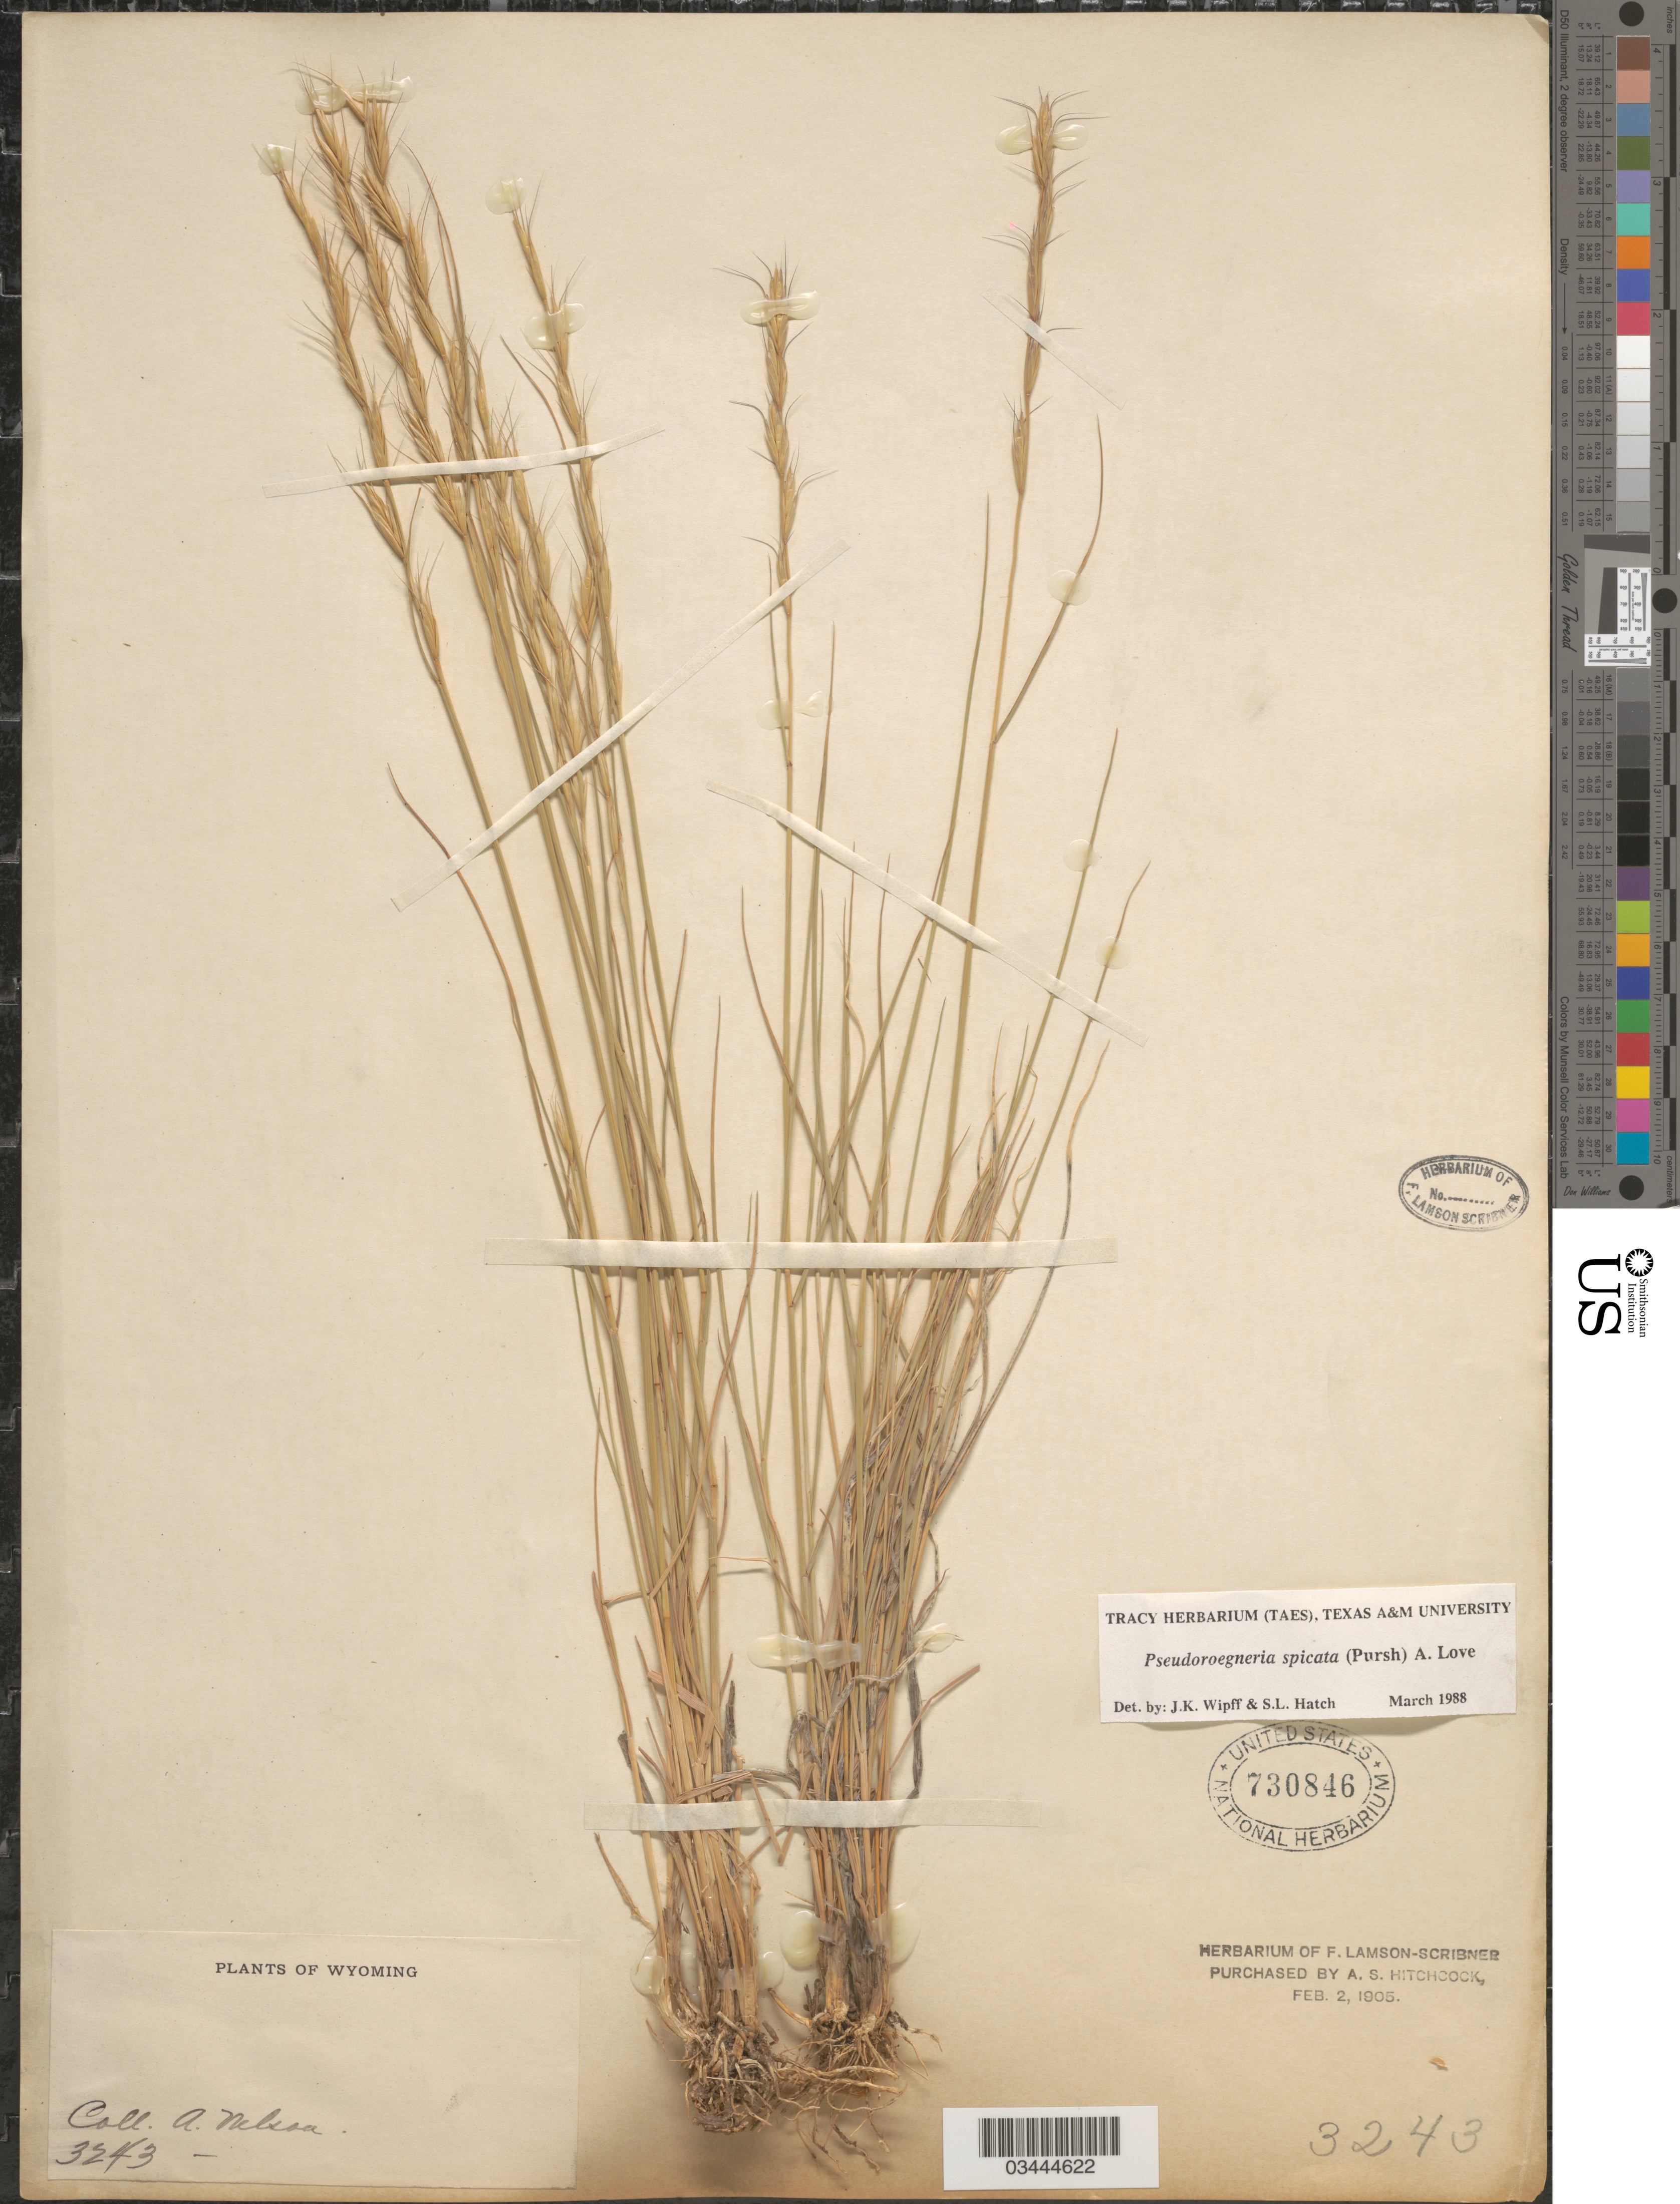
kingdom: Plantae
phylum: Tracheophyta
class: Liliopsida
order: Poales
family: Poaceae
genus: Pseudoroegneria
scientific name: Pseudoroegneria spicata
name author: (Pursh) Á. Löve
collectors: A. Nelson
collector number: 3243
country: United States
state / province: Wyoming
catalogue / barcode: US 730846